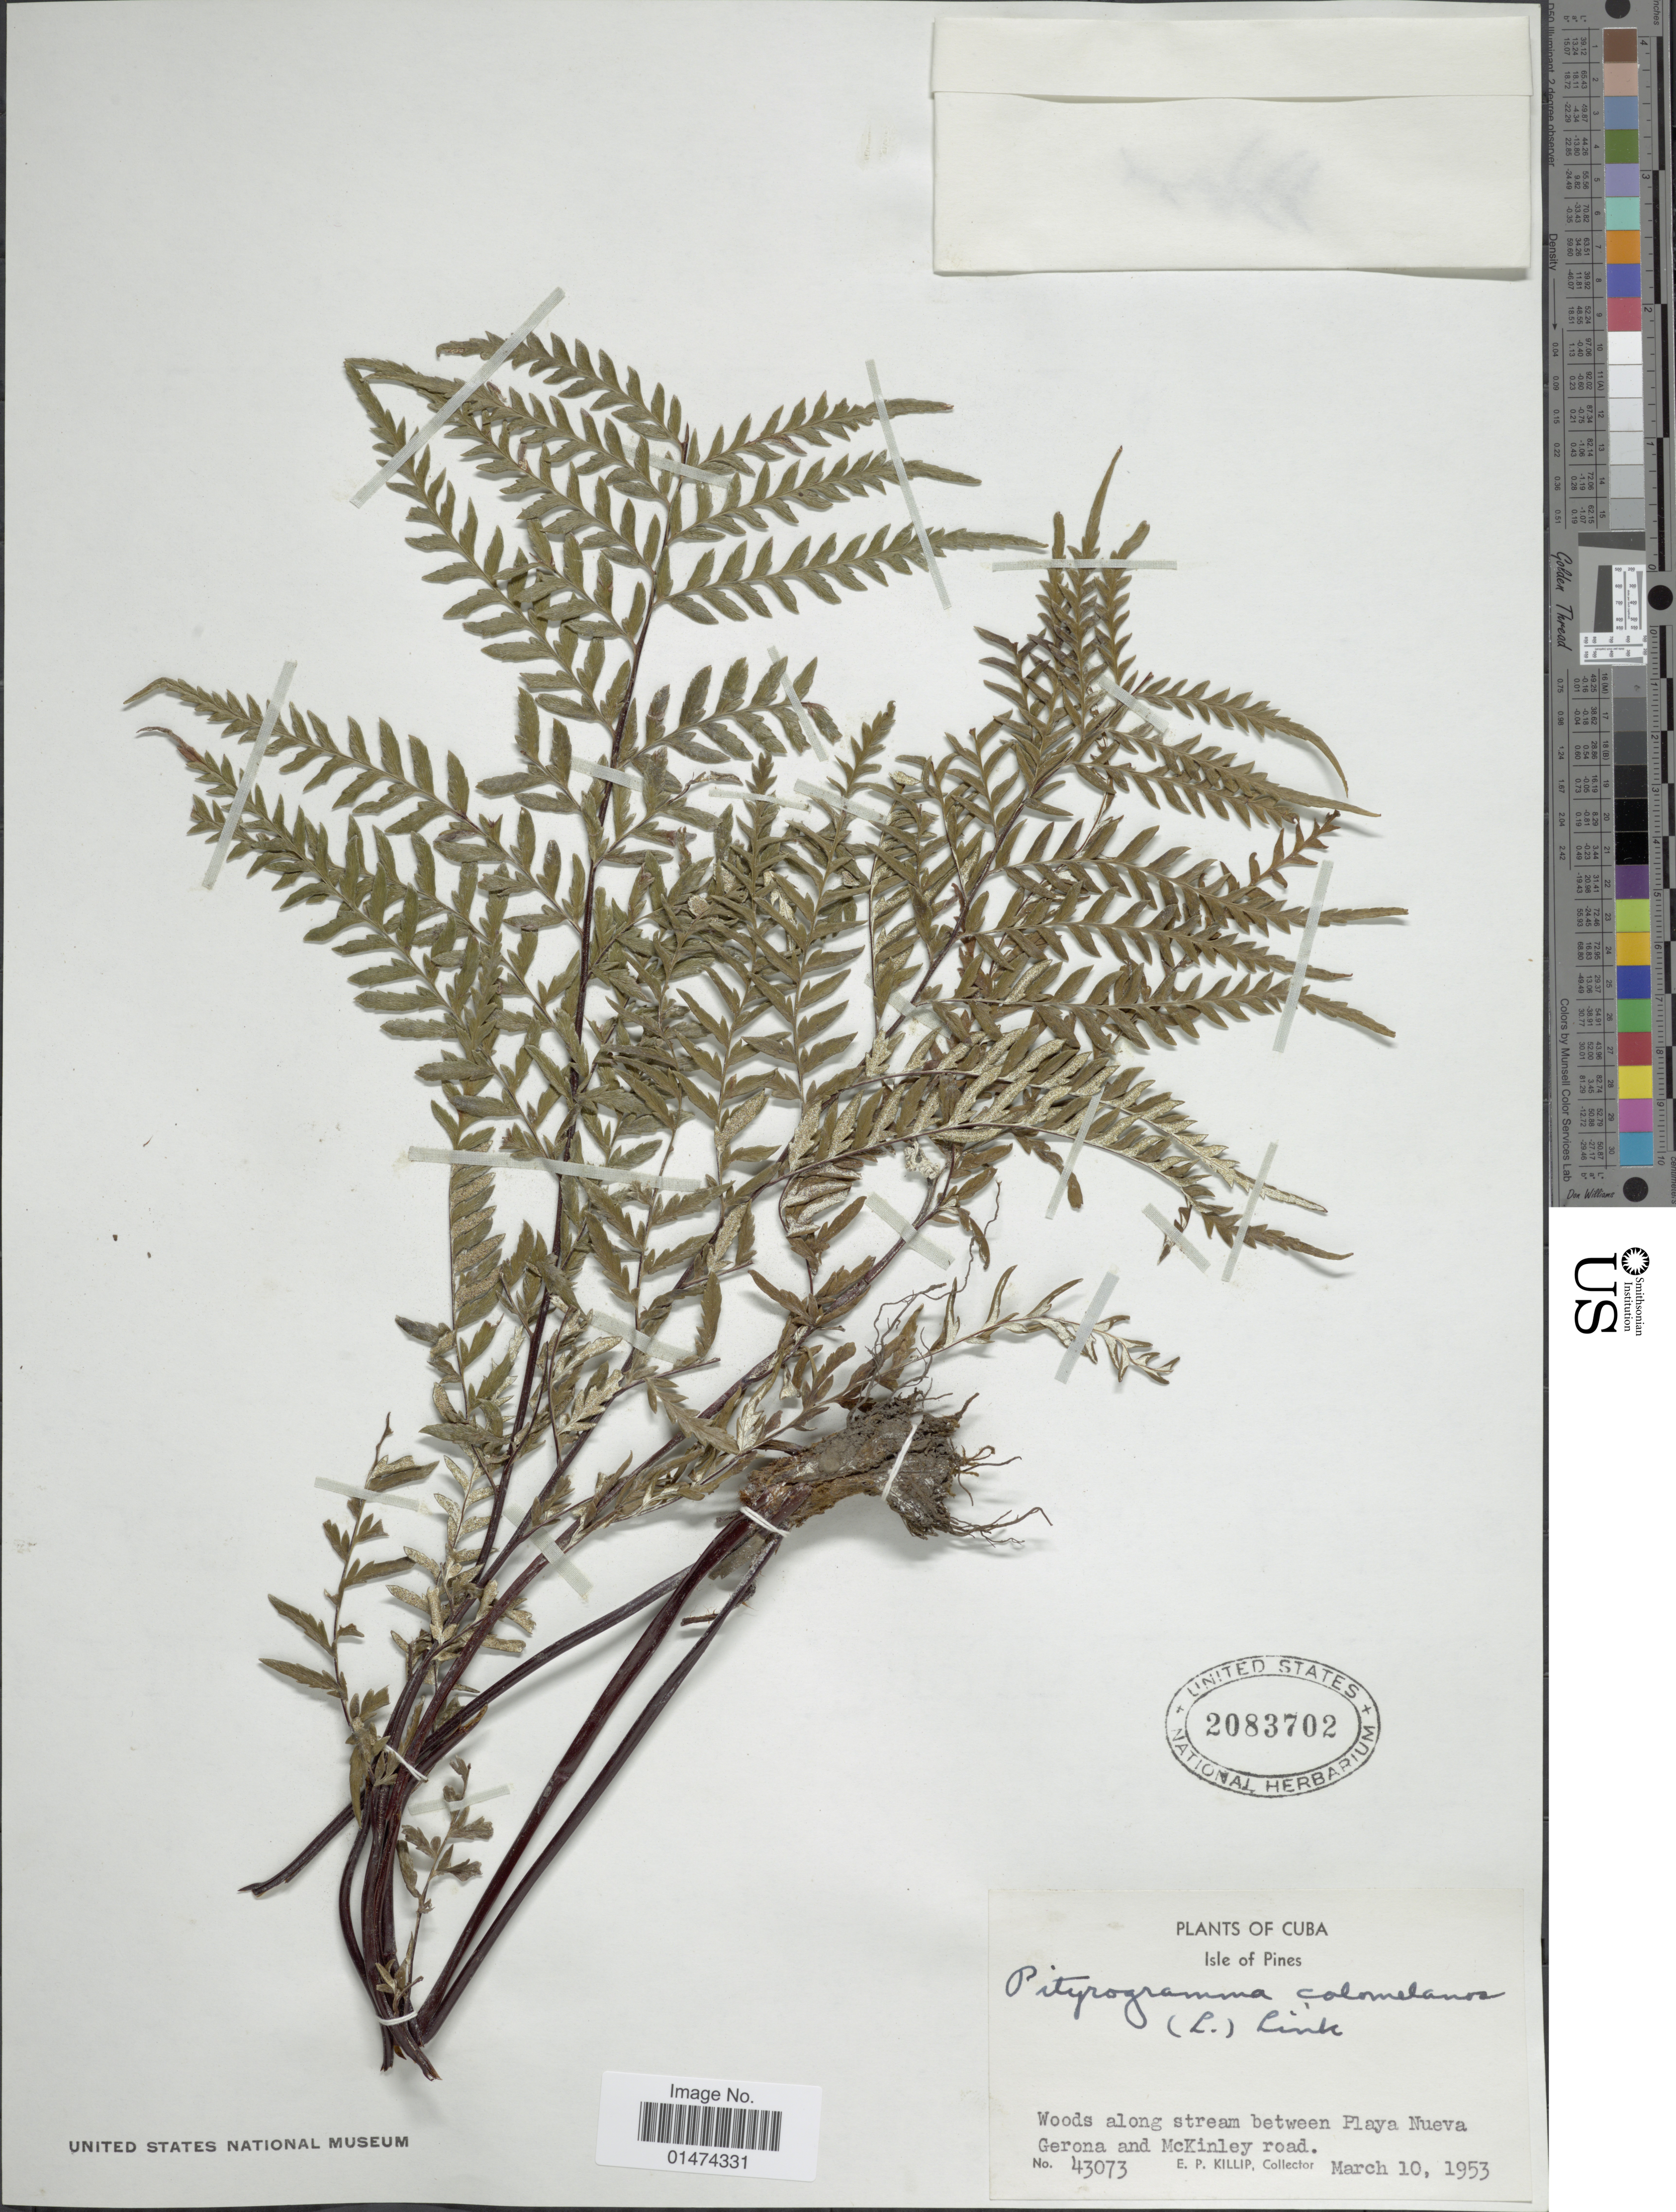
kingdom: Plantae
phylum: Tracheophyta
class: Polypodiopsida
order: Polypodiales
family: Pteridaceae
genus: Pityrogramma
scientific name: Pityrogramma calomelanos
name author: (L.) Link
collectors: E. P. Killip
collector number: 43073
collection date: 1953-03-10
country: New Caledonia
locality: Isle of Pines, Woods along stream between playa Nueva Gerona and McKinley road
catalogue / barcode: US 2083702